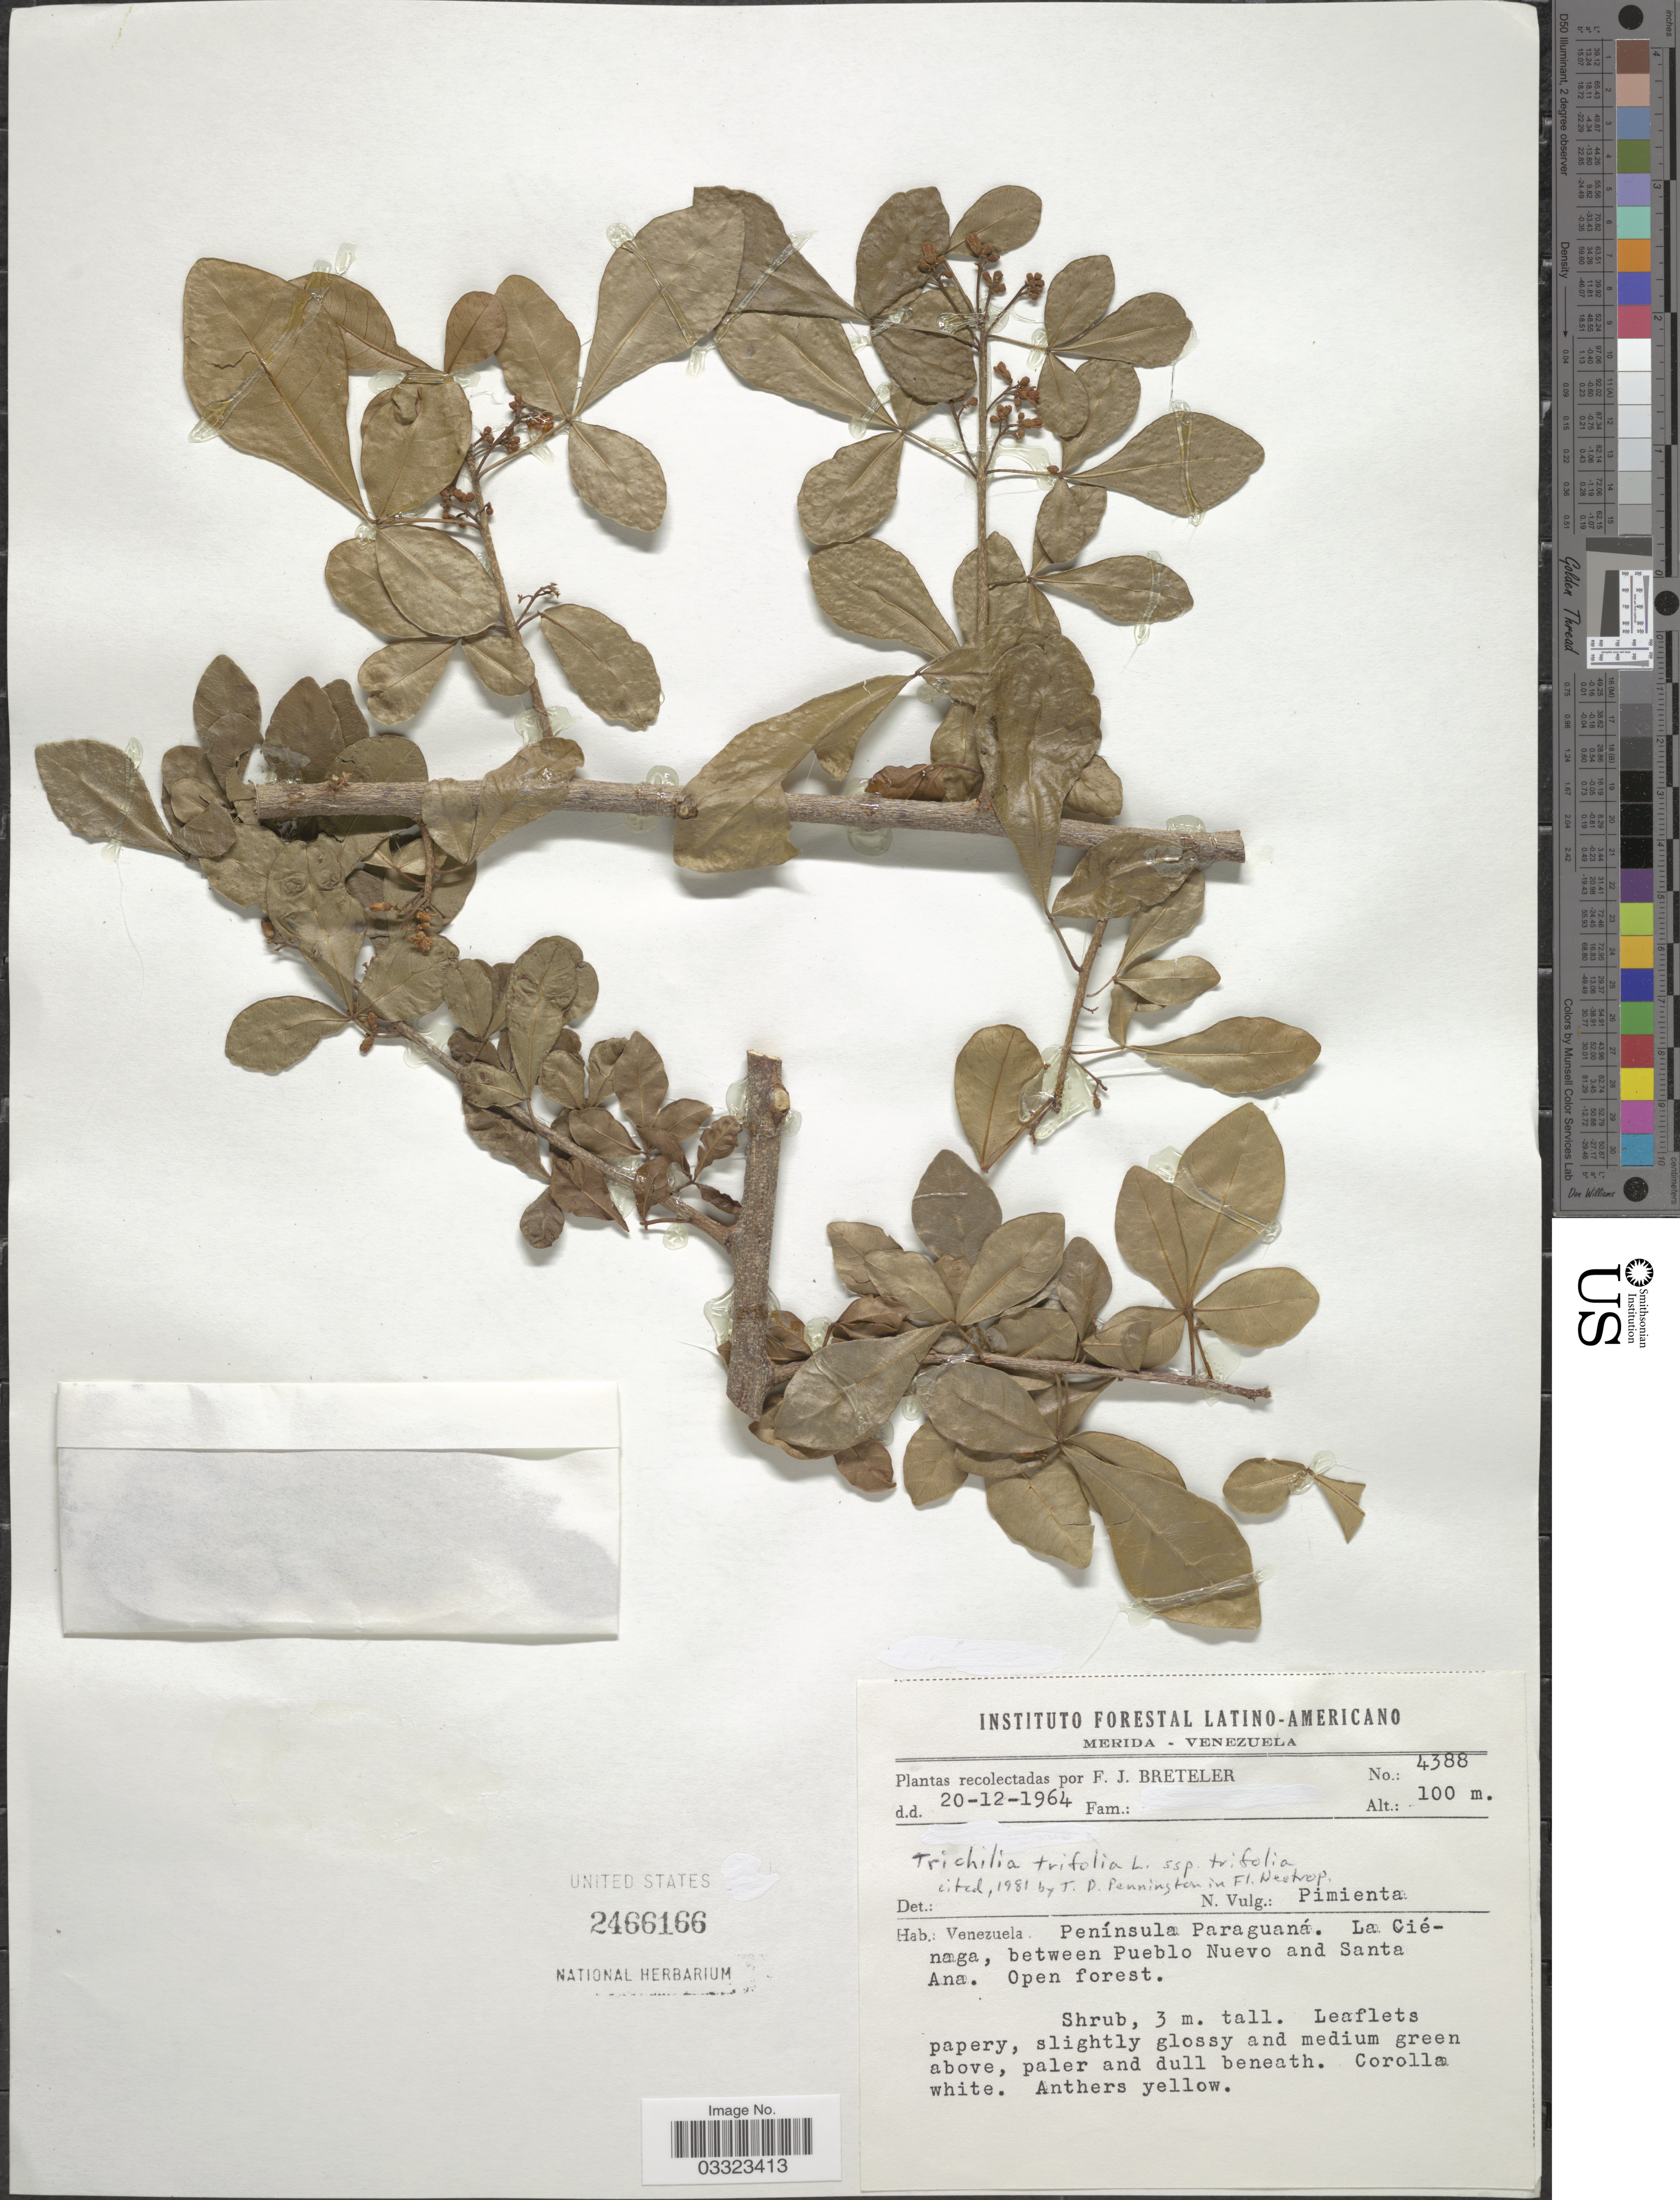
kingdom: Plantae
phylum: Tracheophyta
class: Magnoliopsida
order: Sapindales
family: Meliaceae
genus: Trichilia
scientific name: Trichilia trifolia subsp. trifolia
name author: L.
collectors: F. J. Breteler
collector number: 4388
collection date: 1964-12-20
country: Venezuela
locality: Península Paraguaná. La Ciénaga, between Pueblo Nuevo and Santa Ana.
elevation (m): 100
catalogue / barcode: US 2466166